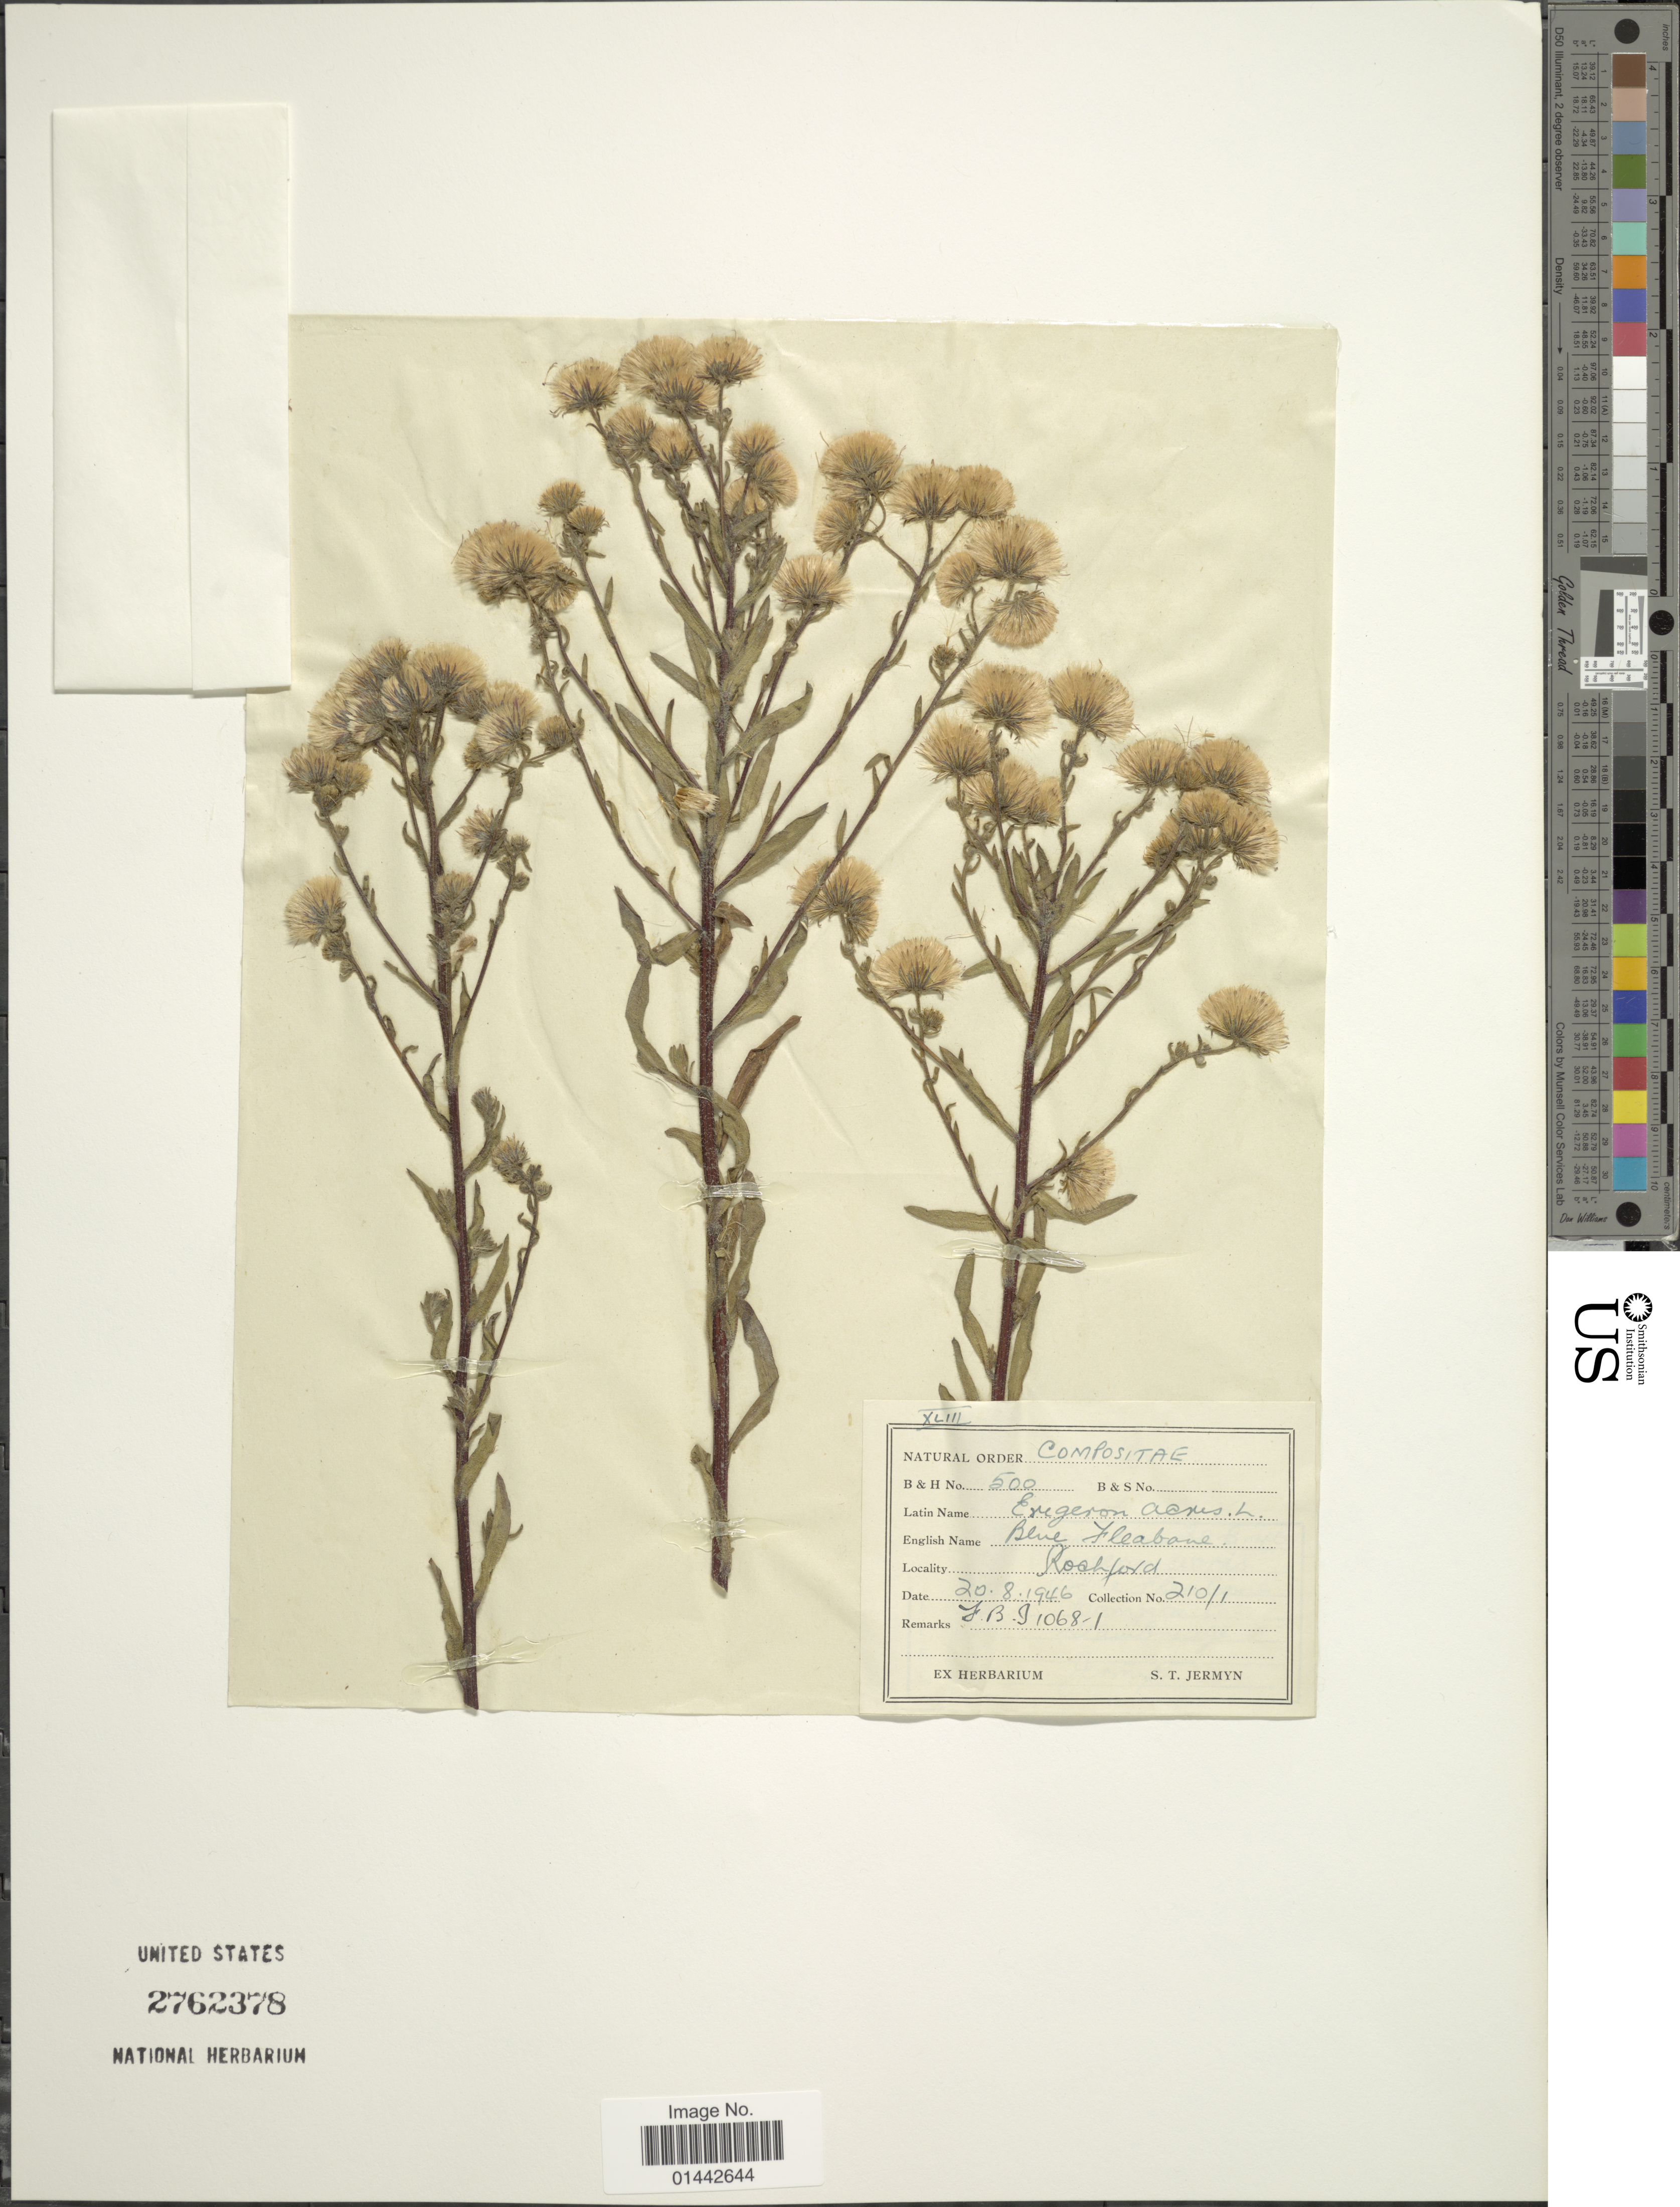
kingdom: Plantae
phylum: Tracheophyta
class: Magnoliopsida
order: Asterales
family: Asteraceae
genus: Erigeron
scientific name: Erigeron acris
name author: L.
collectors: S. Jermyn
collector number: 210/1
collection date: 1946-08-20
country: United Kingdom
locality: Rochford.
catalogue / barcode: US 2762378